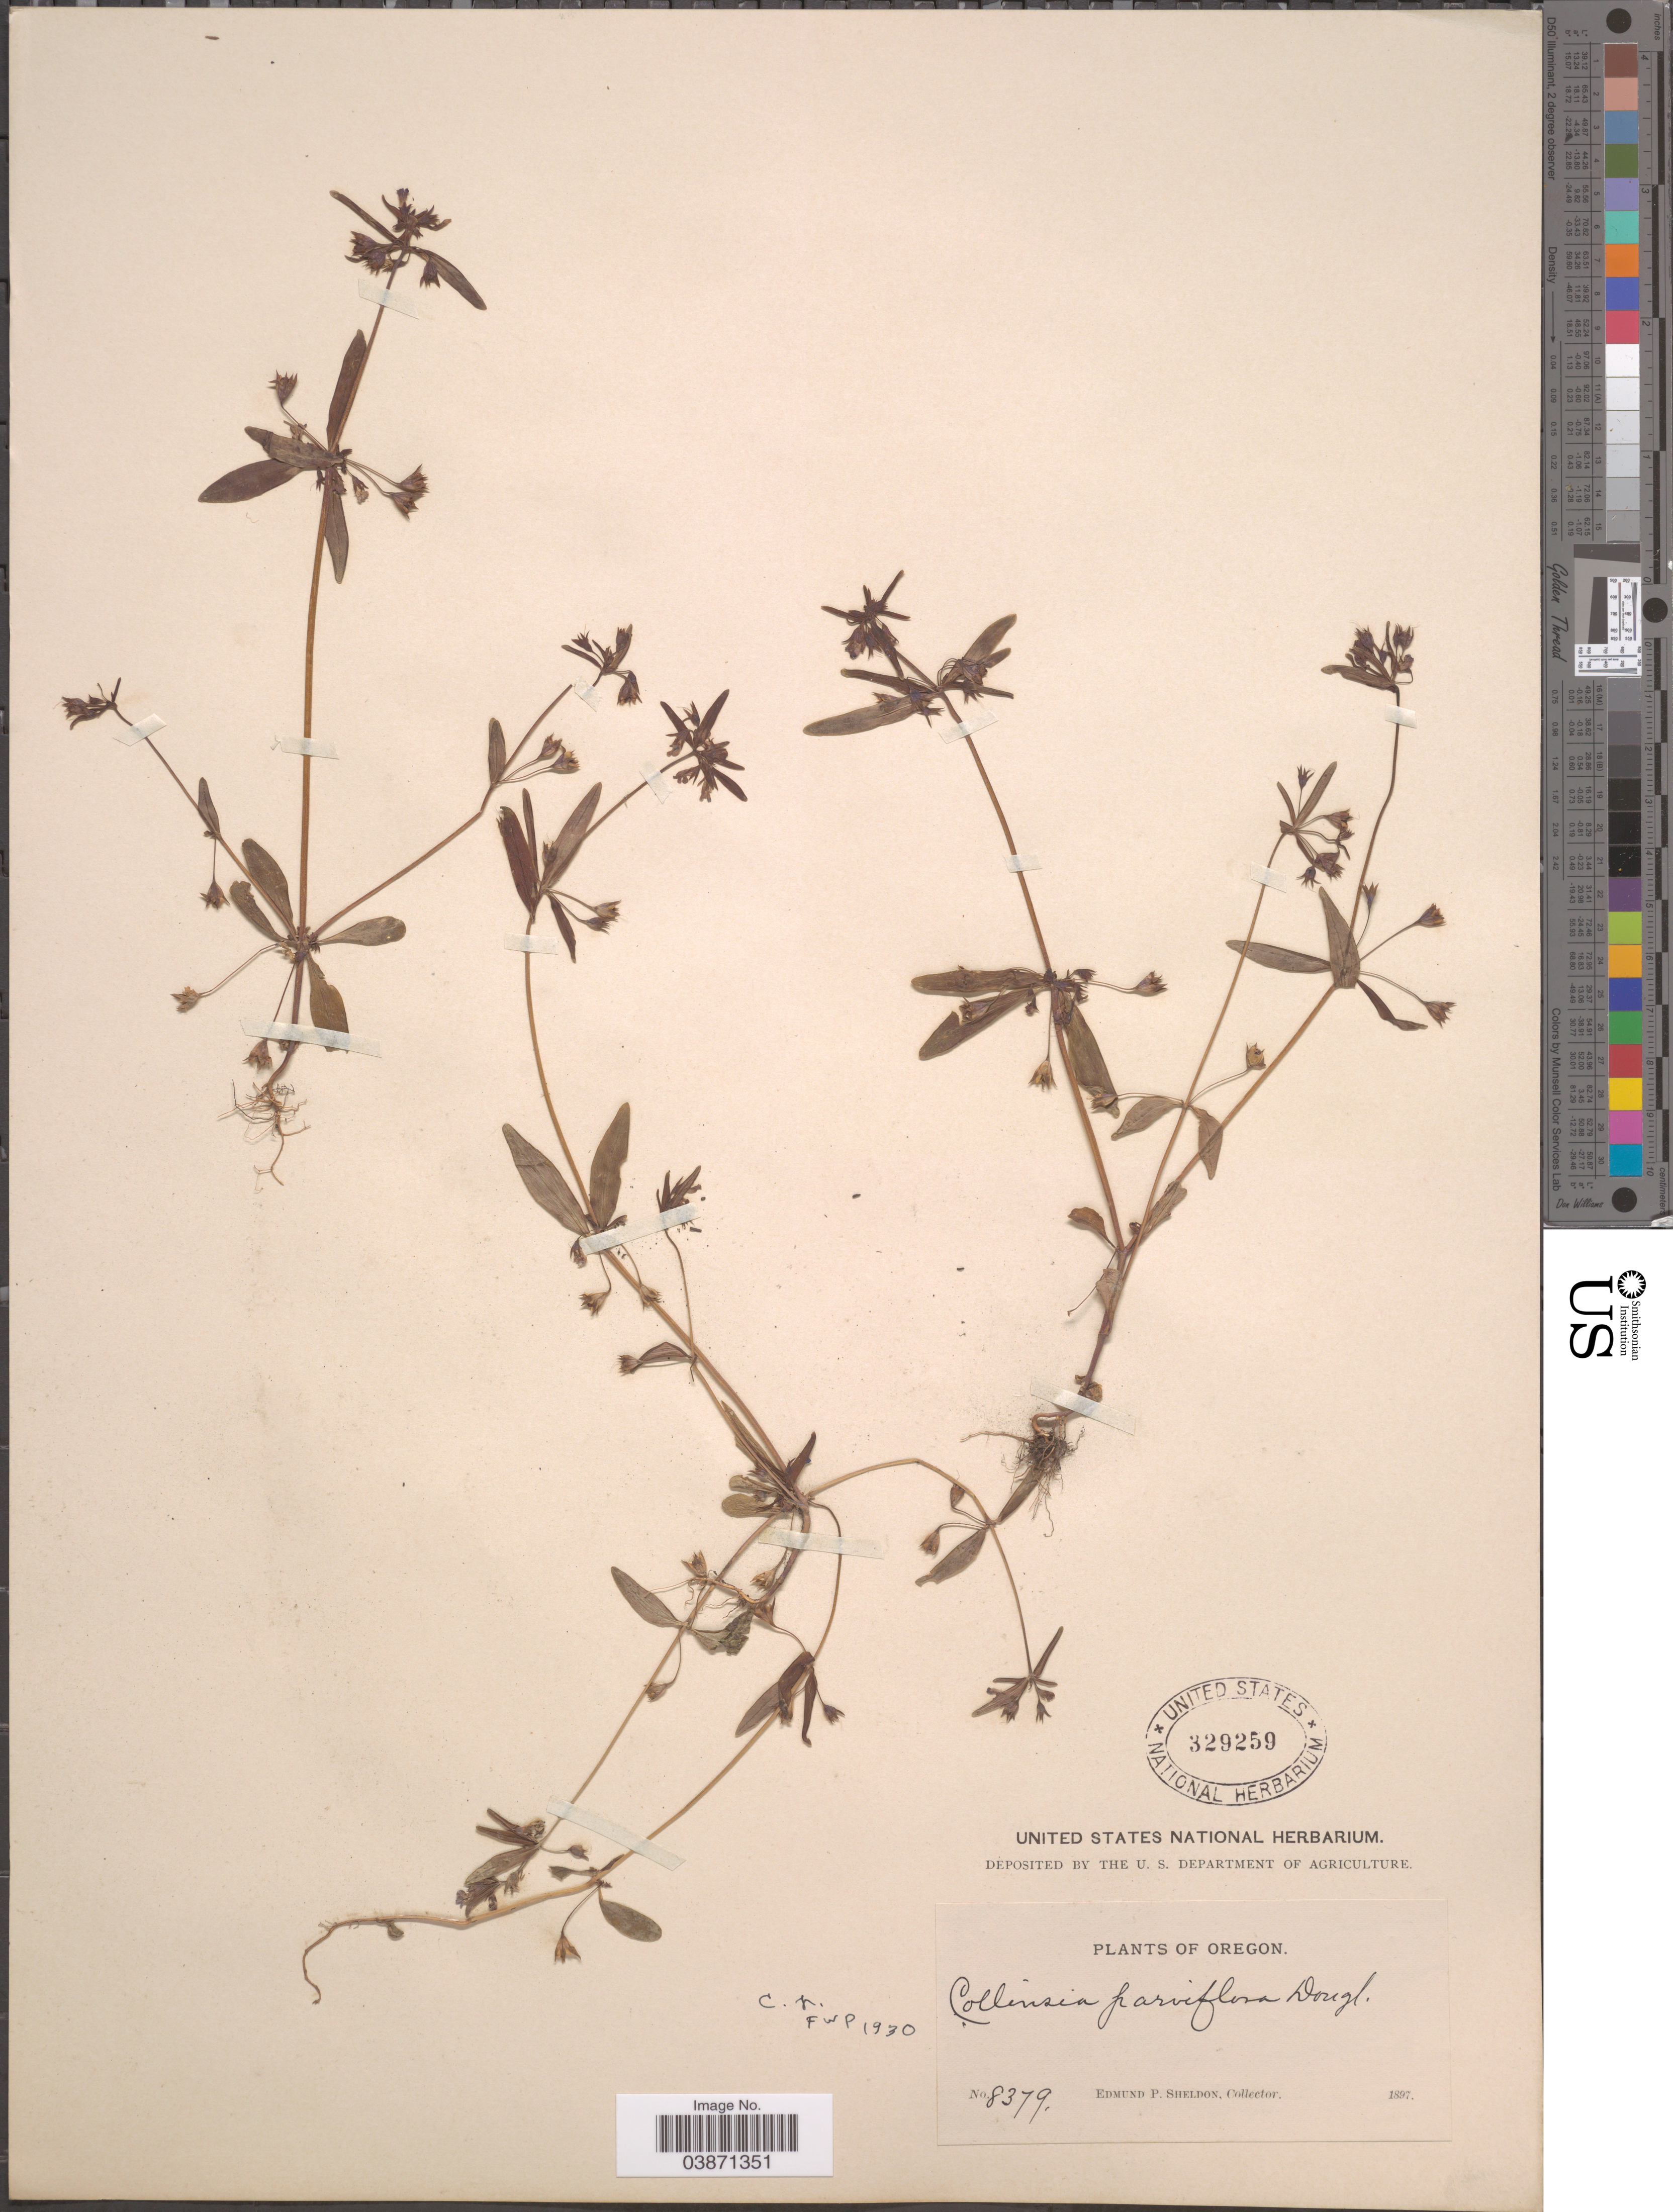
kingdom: Plantae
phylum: Tracheophyta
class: Magnoliopsida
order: Lamiales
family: Plantaginaceae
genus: Collinsia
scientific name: Collinsia parviflora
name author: Douglas ex Lindl.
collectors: E. P. Sheldon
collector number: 8379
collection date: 1897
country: United States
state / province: Oregon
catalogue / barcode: US 329259